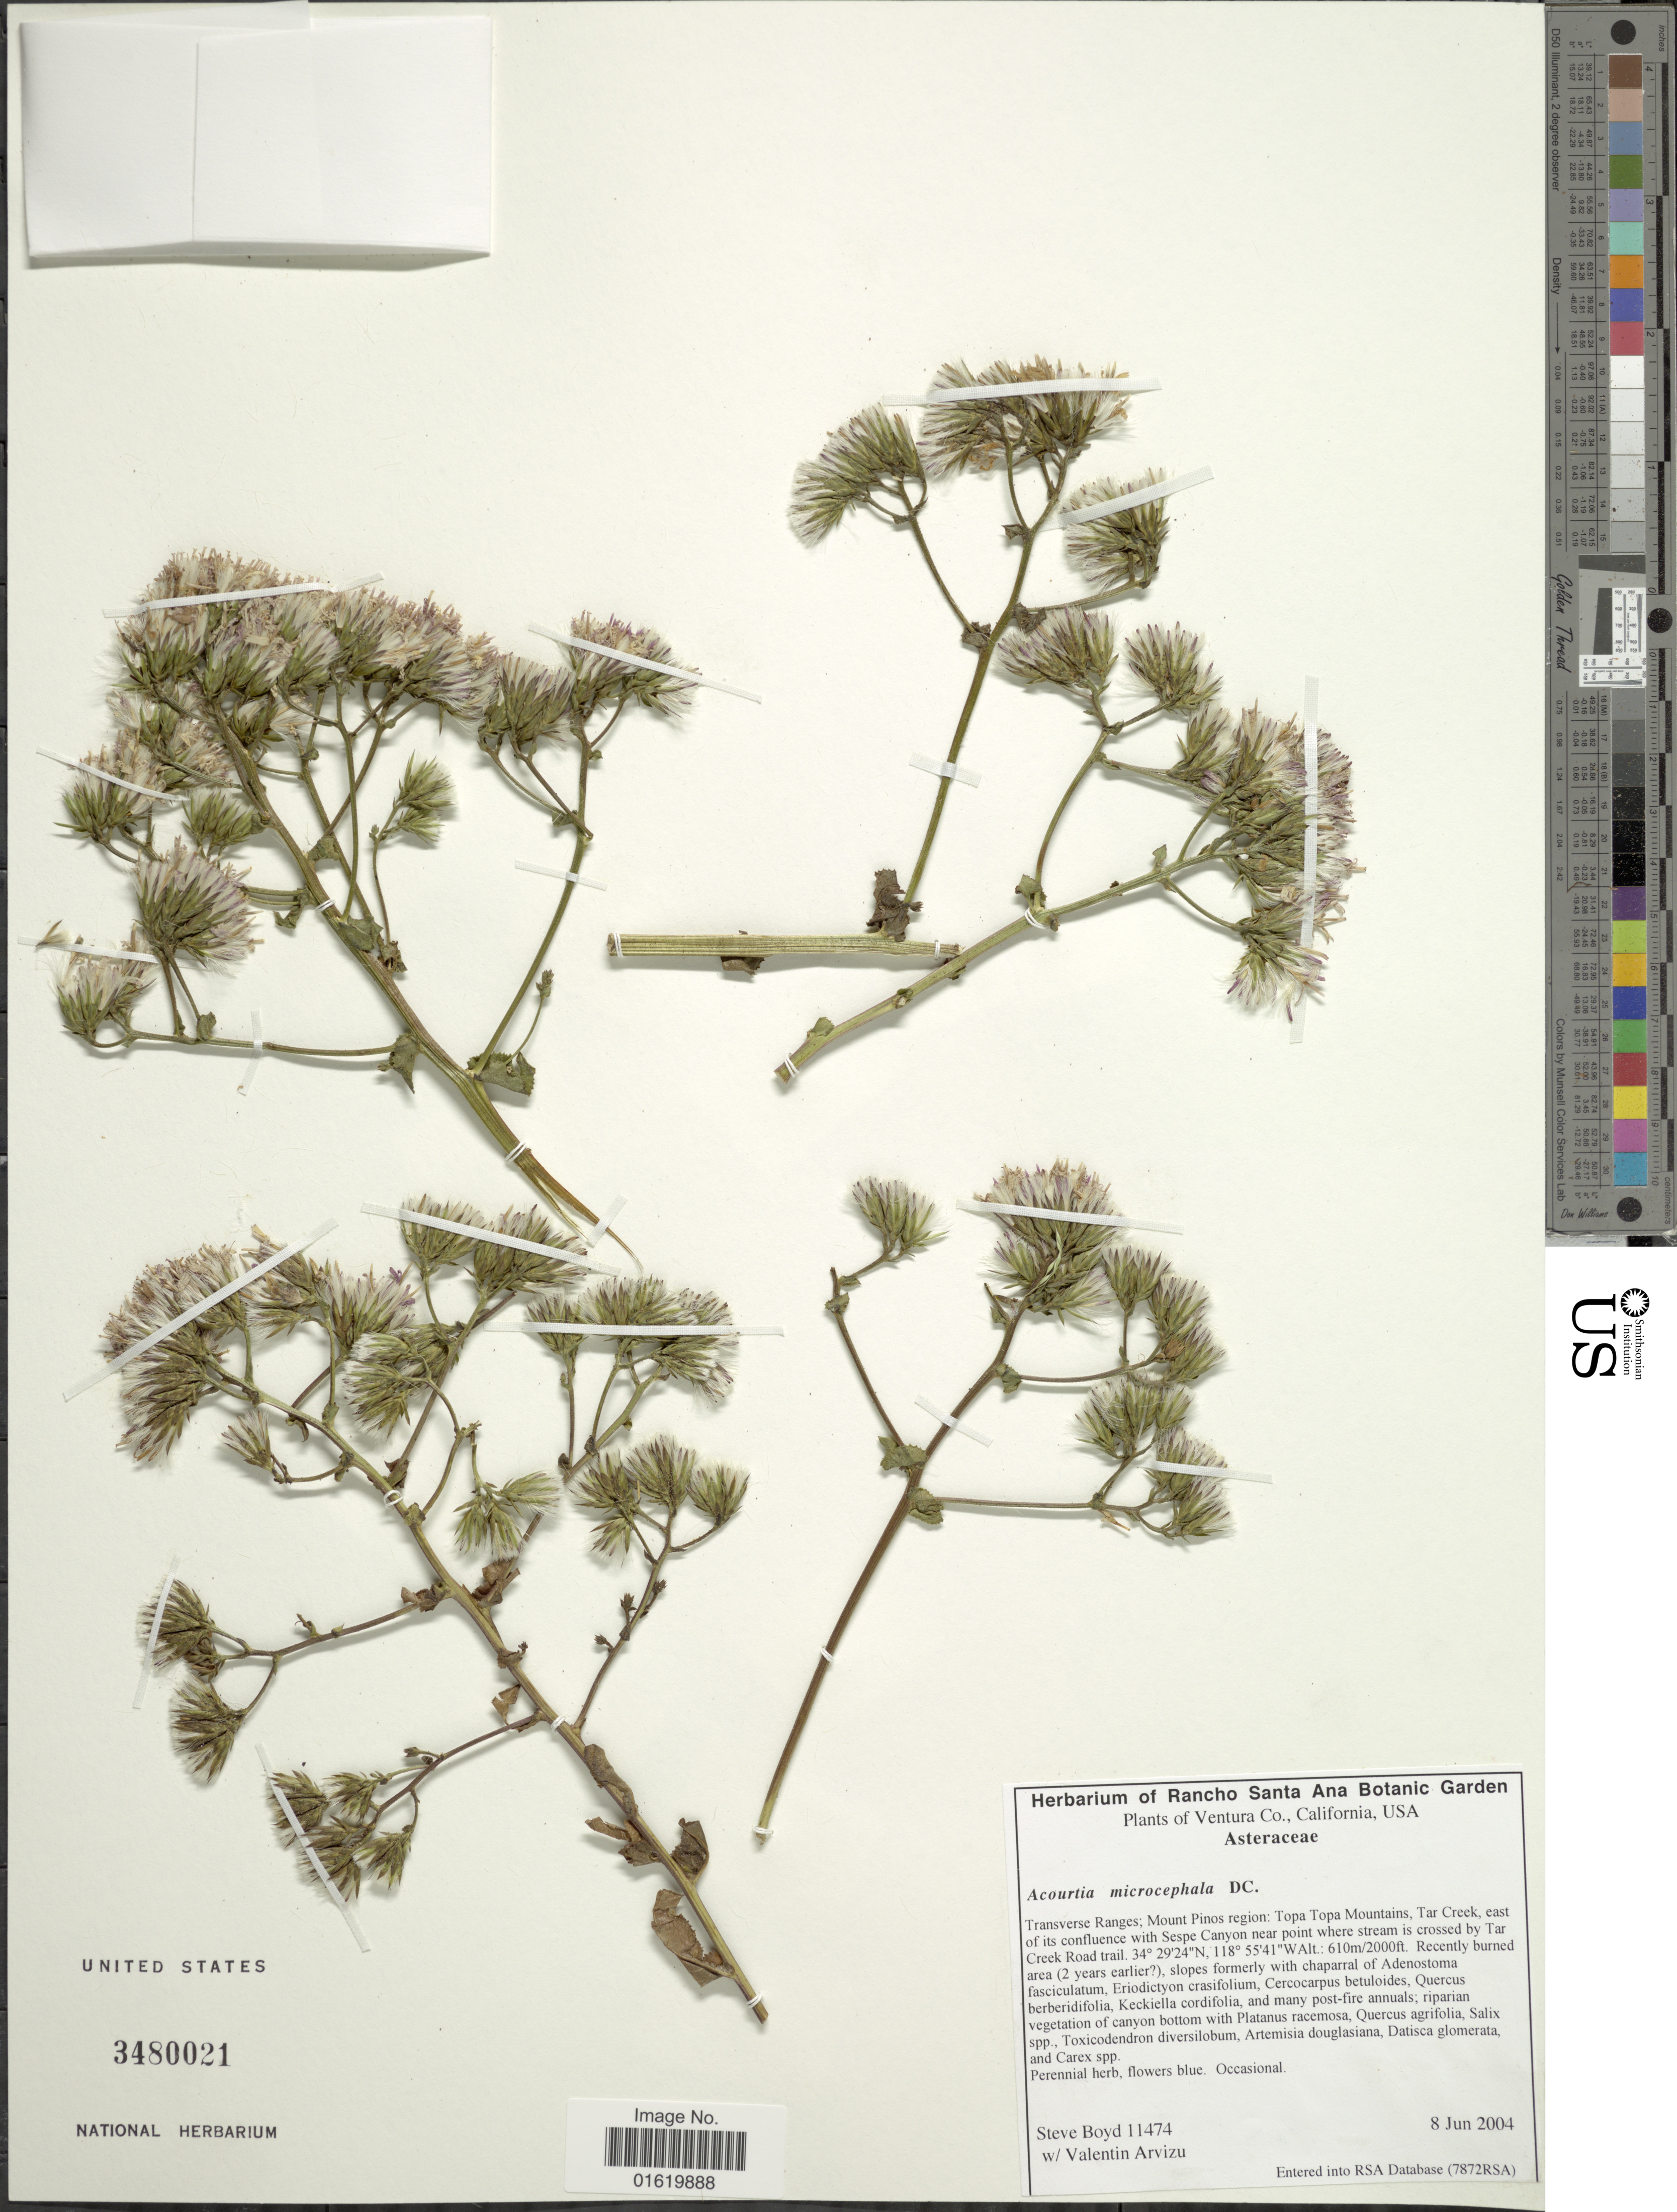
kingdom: Plantae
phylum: Tracheophyta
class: Magnoliopsida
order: Asterales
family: Asteraceae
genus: Acourtia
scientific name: Acourtia microcephala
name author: DC.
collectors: S. Boyd & V. Arvizu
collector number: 11474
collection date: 2004-06-08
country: United States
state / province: California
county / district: Ventura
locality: Ventura Co. Transverse Ranges; Mount Pinos region: Topa Topa Mountains, Tar Creek, east of its confluence with Sesepe Canyon near point where stream is crossed by Tar Creek Road trail.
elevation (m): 610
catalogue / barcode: US 3480021